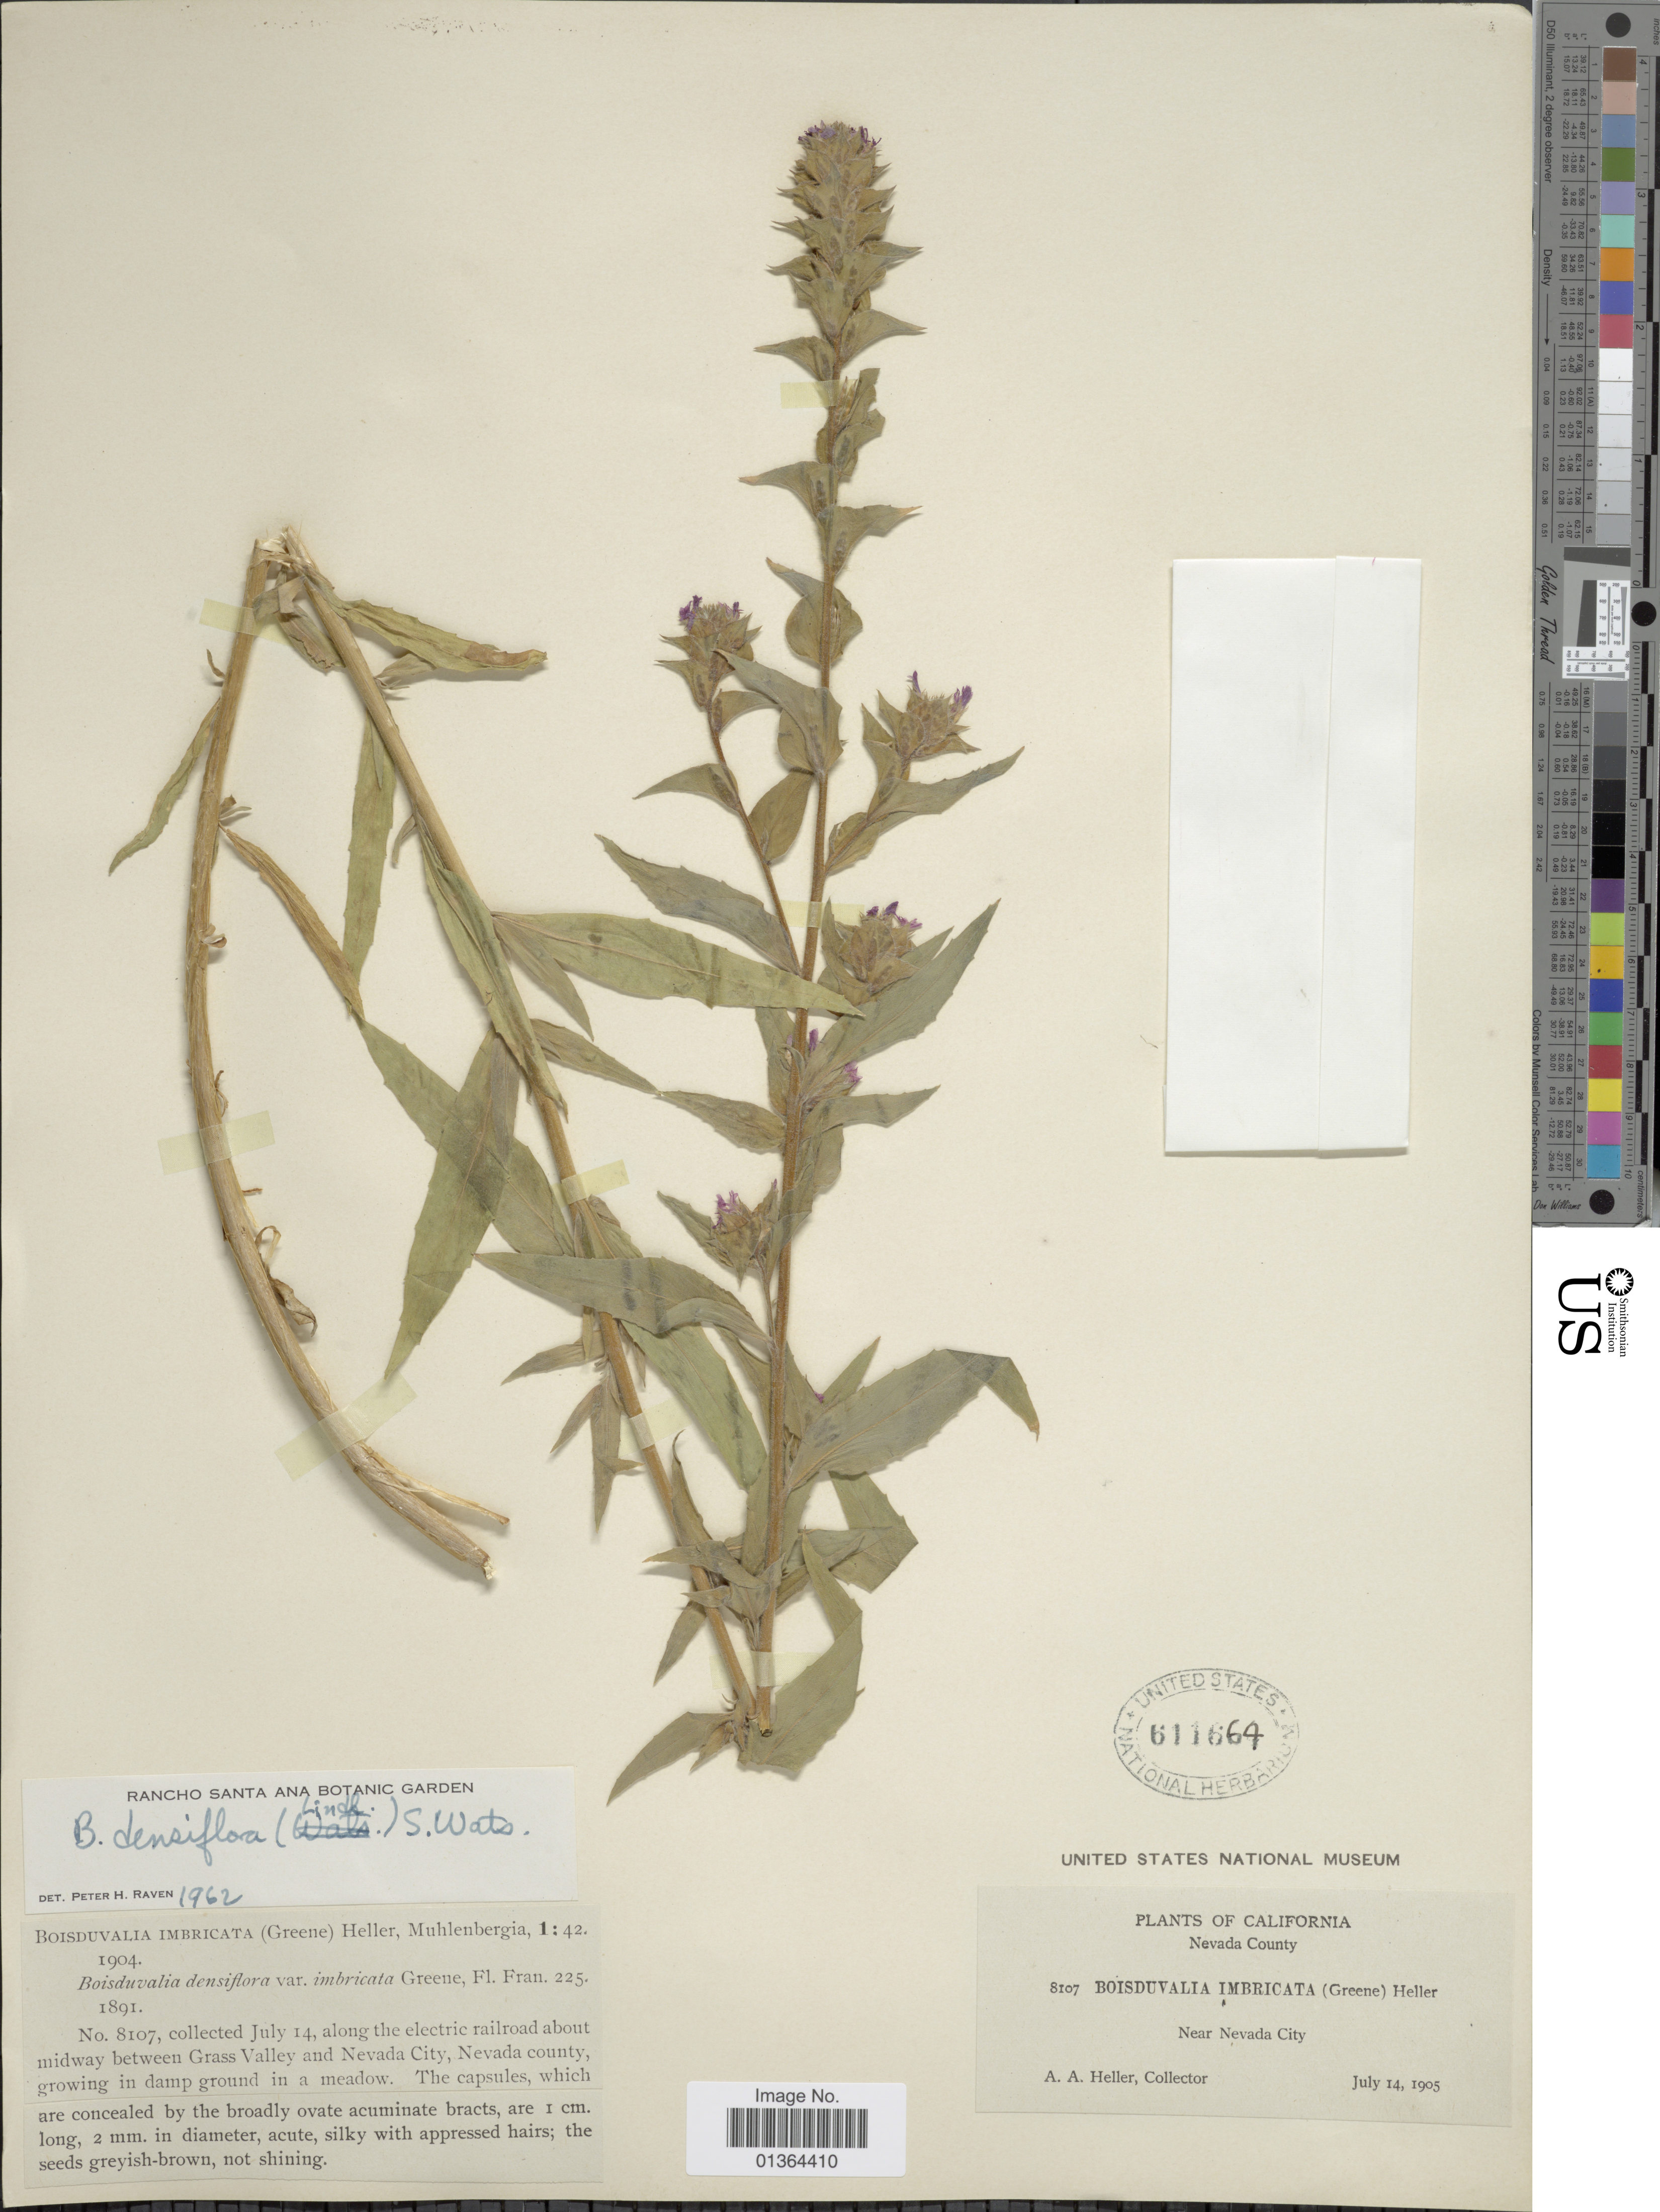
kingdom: Plantae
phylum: Tracheophyta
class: Magnoliopsida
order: Myrtales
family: Onagraceae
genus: Epilobium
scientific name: Epilobium densiflorum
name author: (Lindl.) Hoch & P.H. Raven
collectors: A. A. Heller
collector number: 8107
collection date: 1905-07-14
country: United States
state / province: California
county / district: Nevada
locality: Nevada County, near Nevada City , along the electric railroad about midway between Grass Valley and Nevada City, Nevada County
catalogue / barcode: US 611664